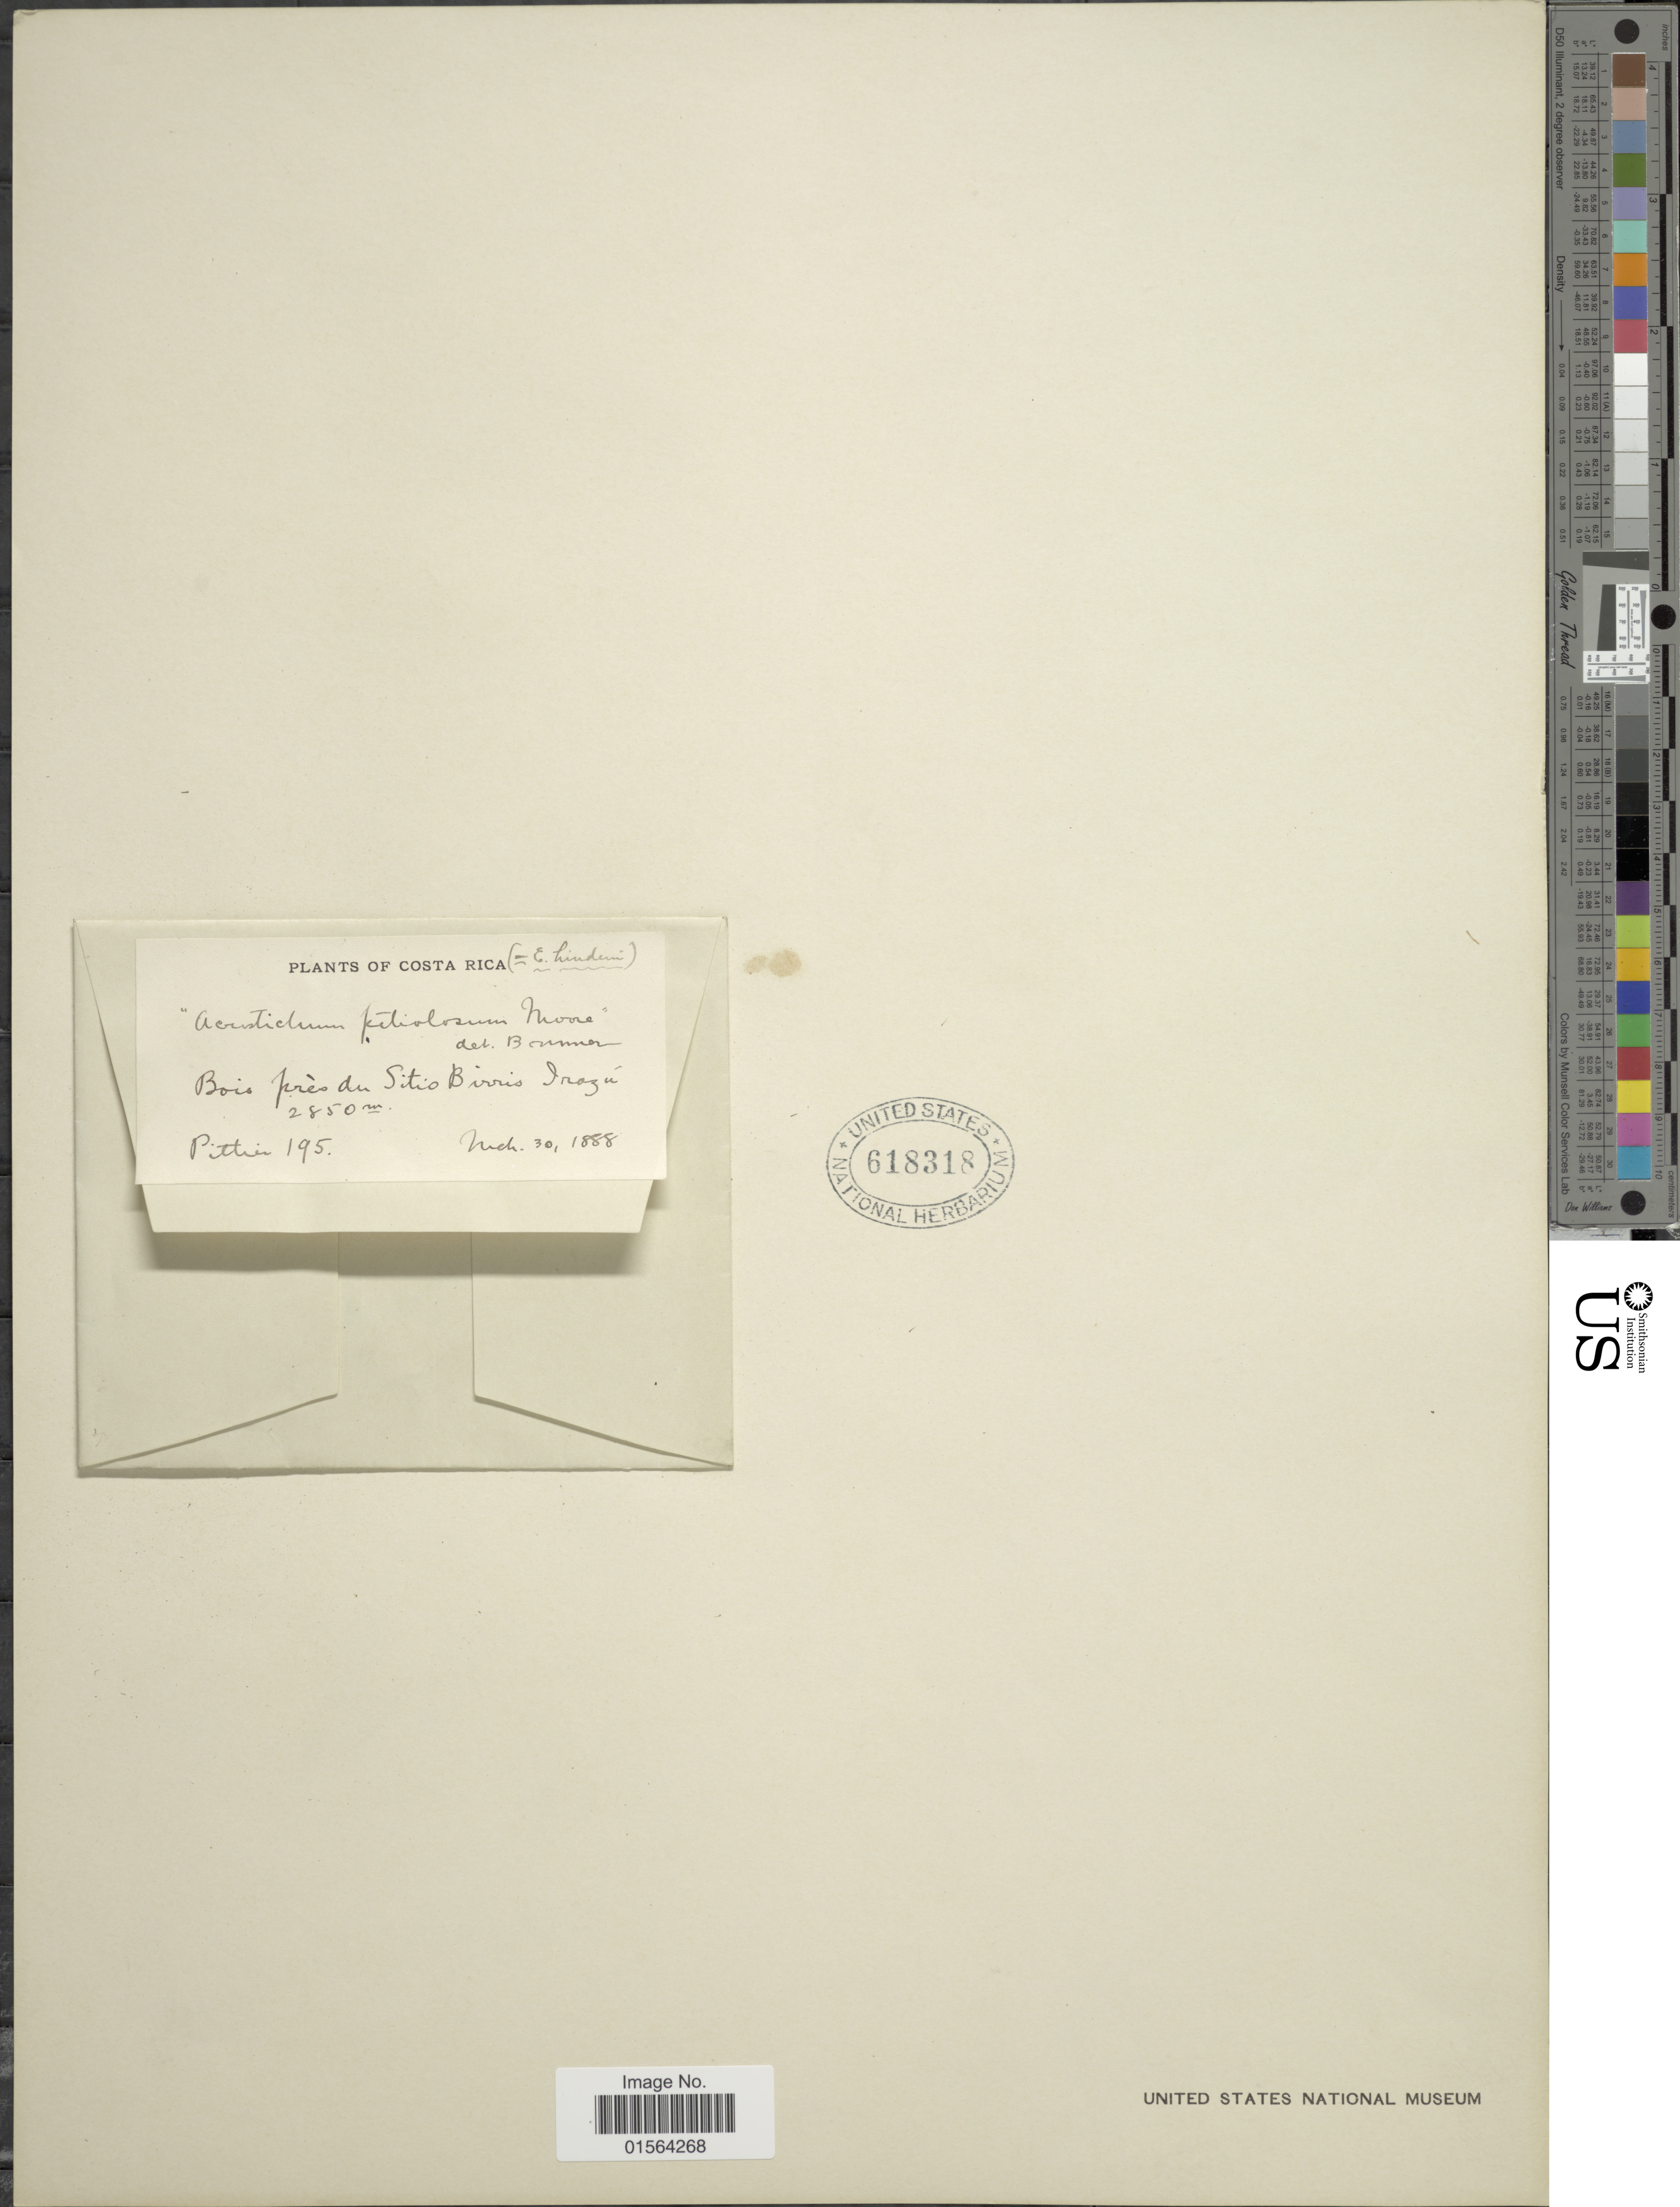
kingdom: Plantae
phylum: Tracheophyta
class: Polypodiopsida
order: Polypodiales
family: Dryopteridaceae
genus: Elaphoglossum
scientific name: Elaphoglossum lindenii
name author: (Bory ex Fée) T. Moore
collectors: Pittier, --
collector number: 195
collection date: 1888-03-30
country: Costa Rica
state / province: Cartago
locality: Sitio Birrís Irazú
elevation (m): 2850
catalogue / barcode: US 618318